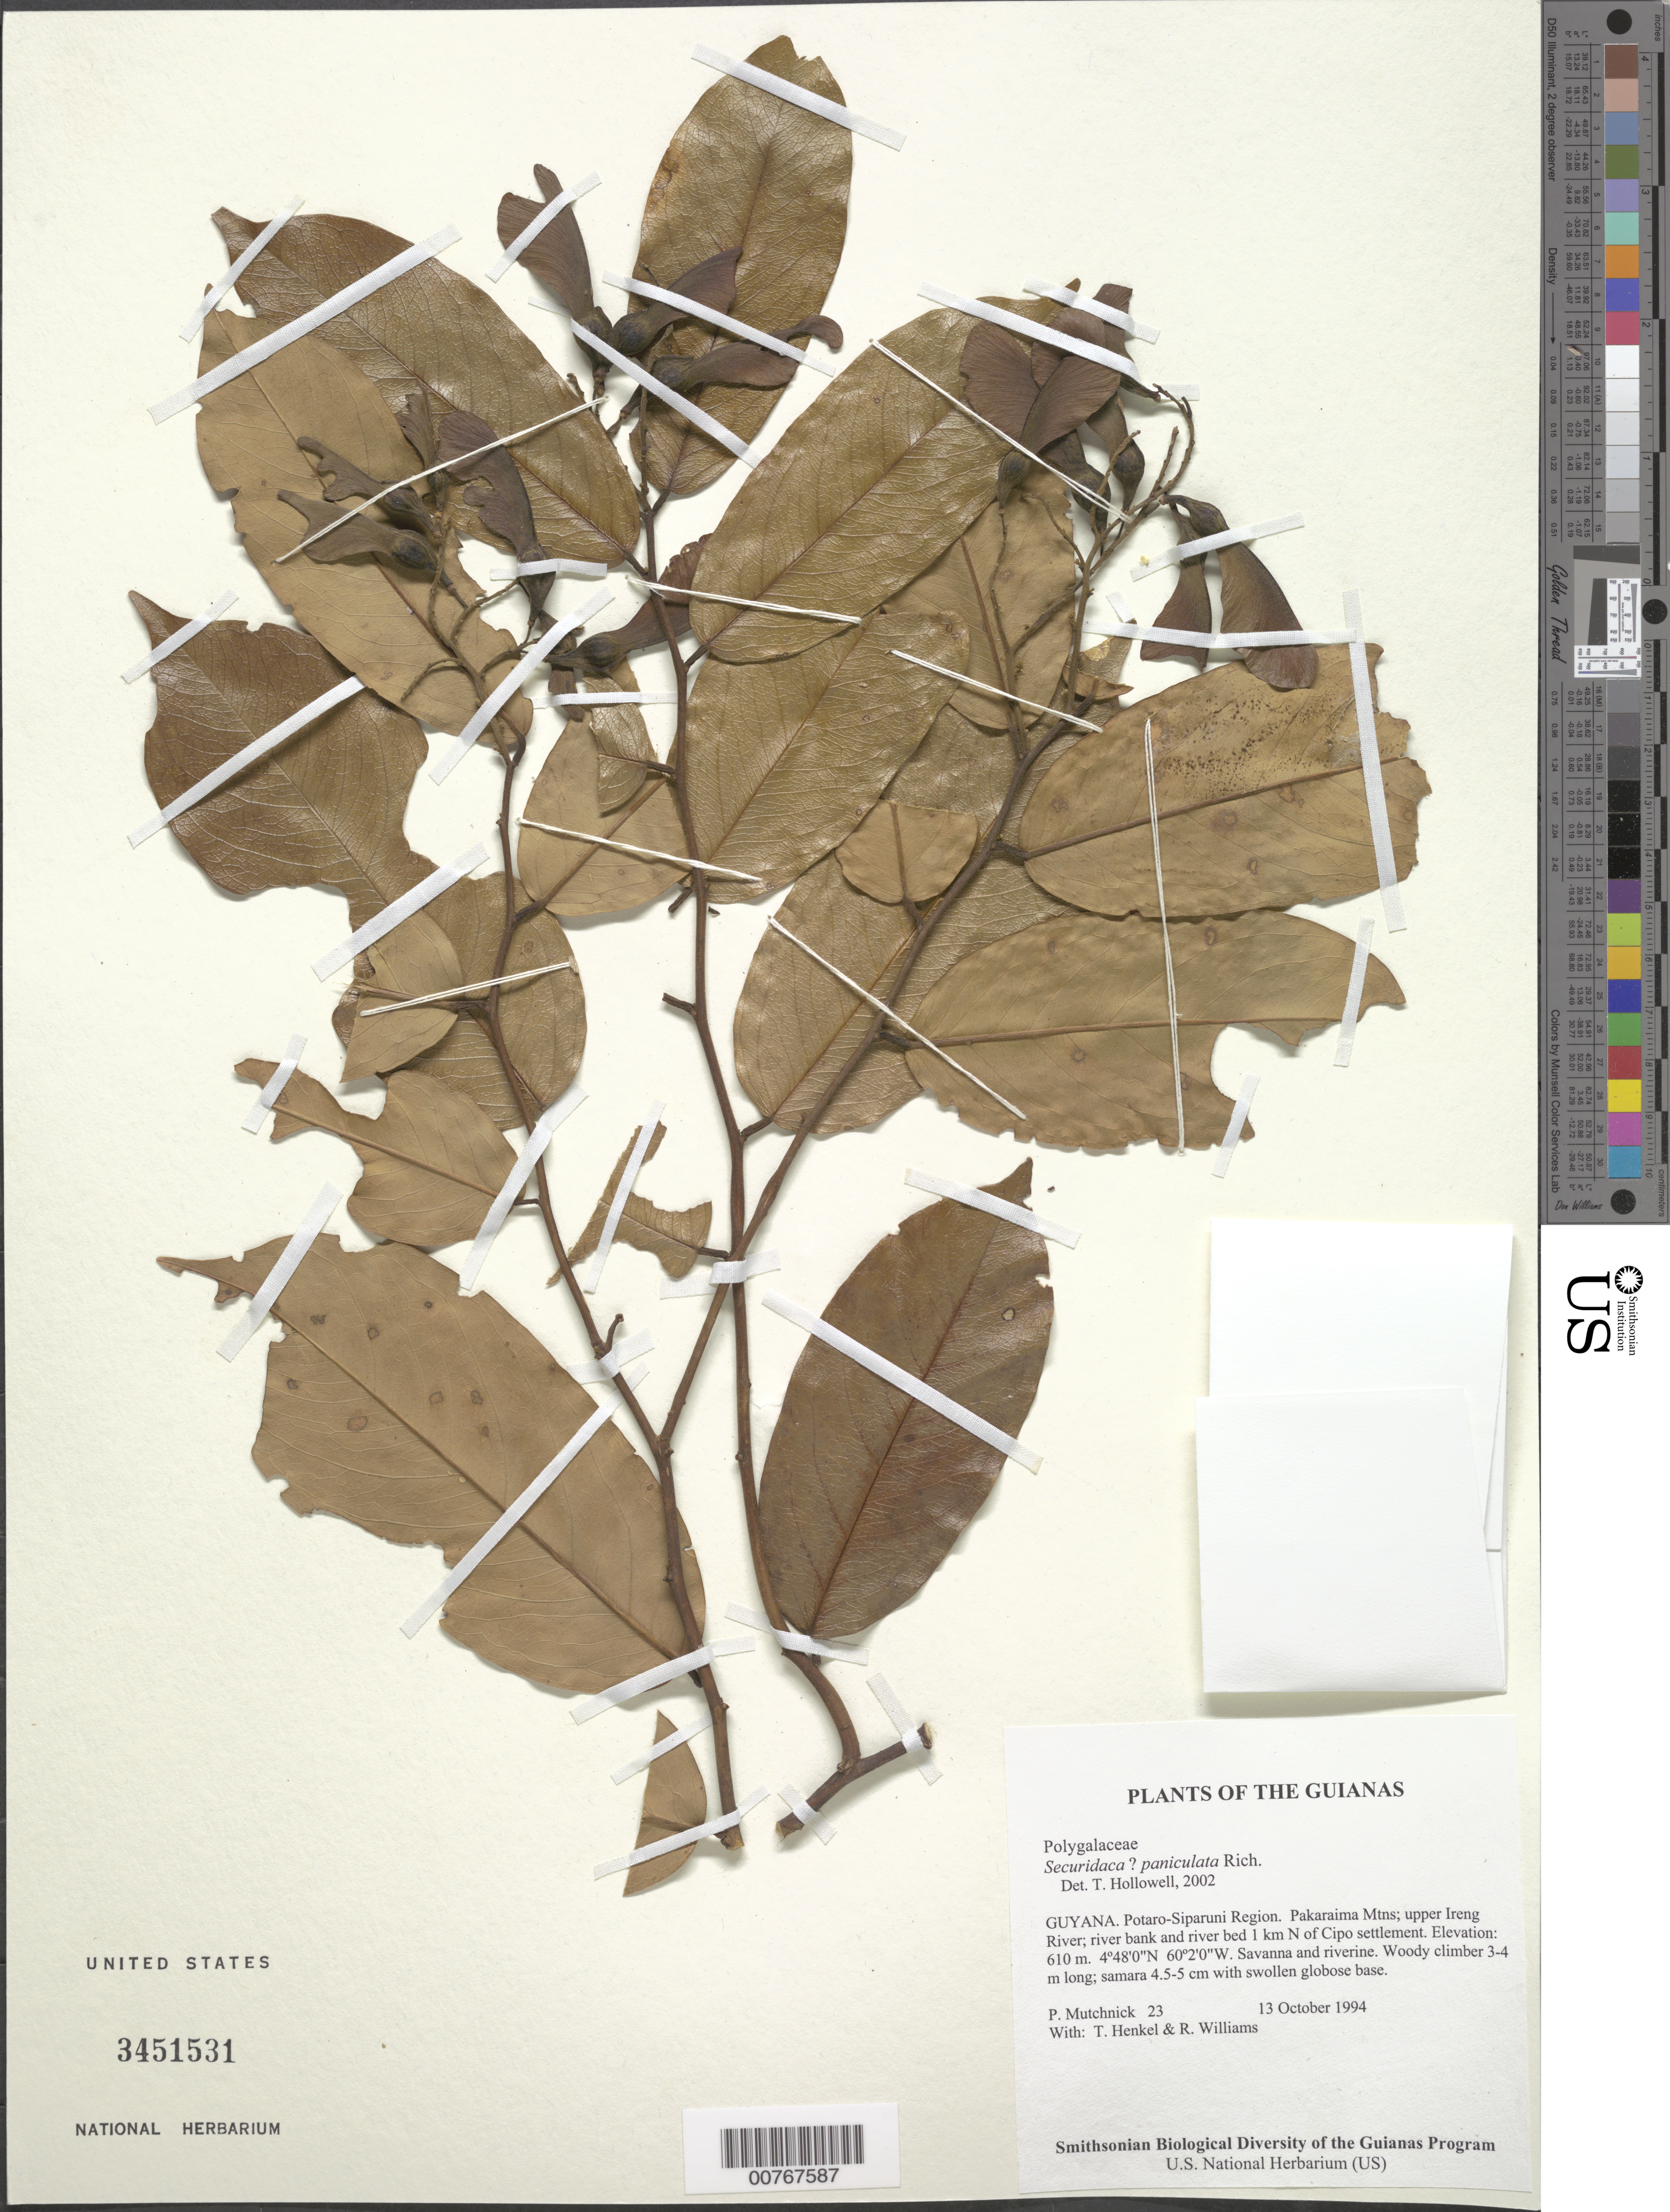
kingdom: Plantae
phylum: Tracheophyta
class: Magnoliopsida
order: Fabales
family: Polygalaceae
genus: Securidaca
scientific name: Securidaca paniculata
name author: Rich.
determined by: Hollowell, T. H., (BOT), Smithsonian Institution - National Museum of Natural History (UNITED STATES)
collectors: P. Mutchnick, T. Henkel & R. Williams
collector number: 23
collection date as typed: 13 October 1994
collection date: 1994-10-13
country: Guyana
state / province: Potaro-Siparuni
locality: Pakaraima Mtns; upper Ireng River; river bank and river bed 1 km N of Cipo settlement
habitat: Savanna and riverine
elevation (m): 610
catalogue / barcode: US 3451531